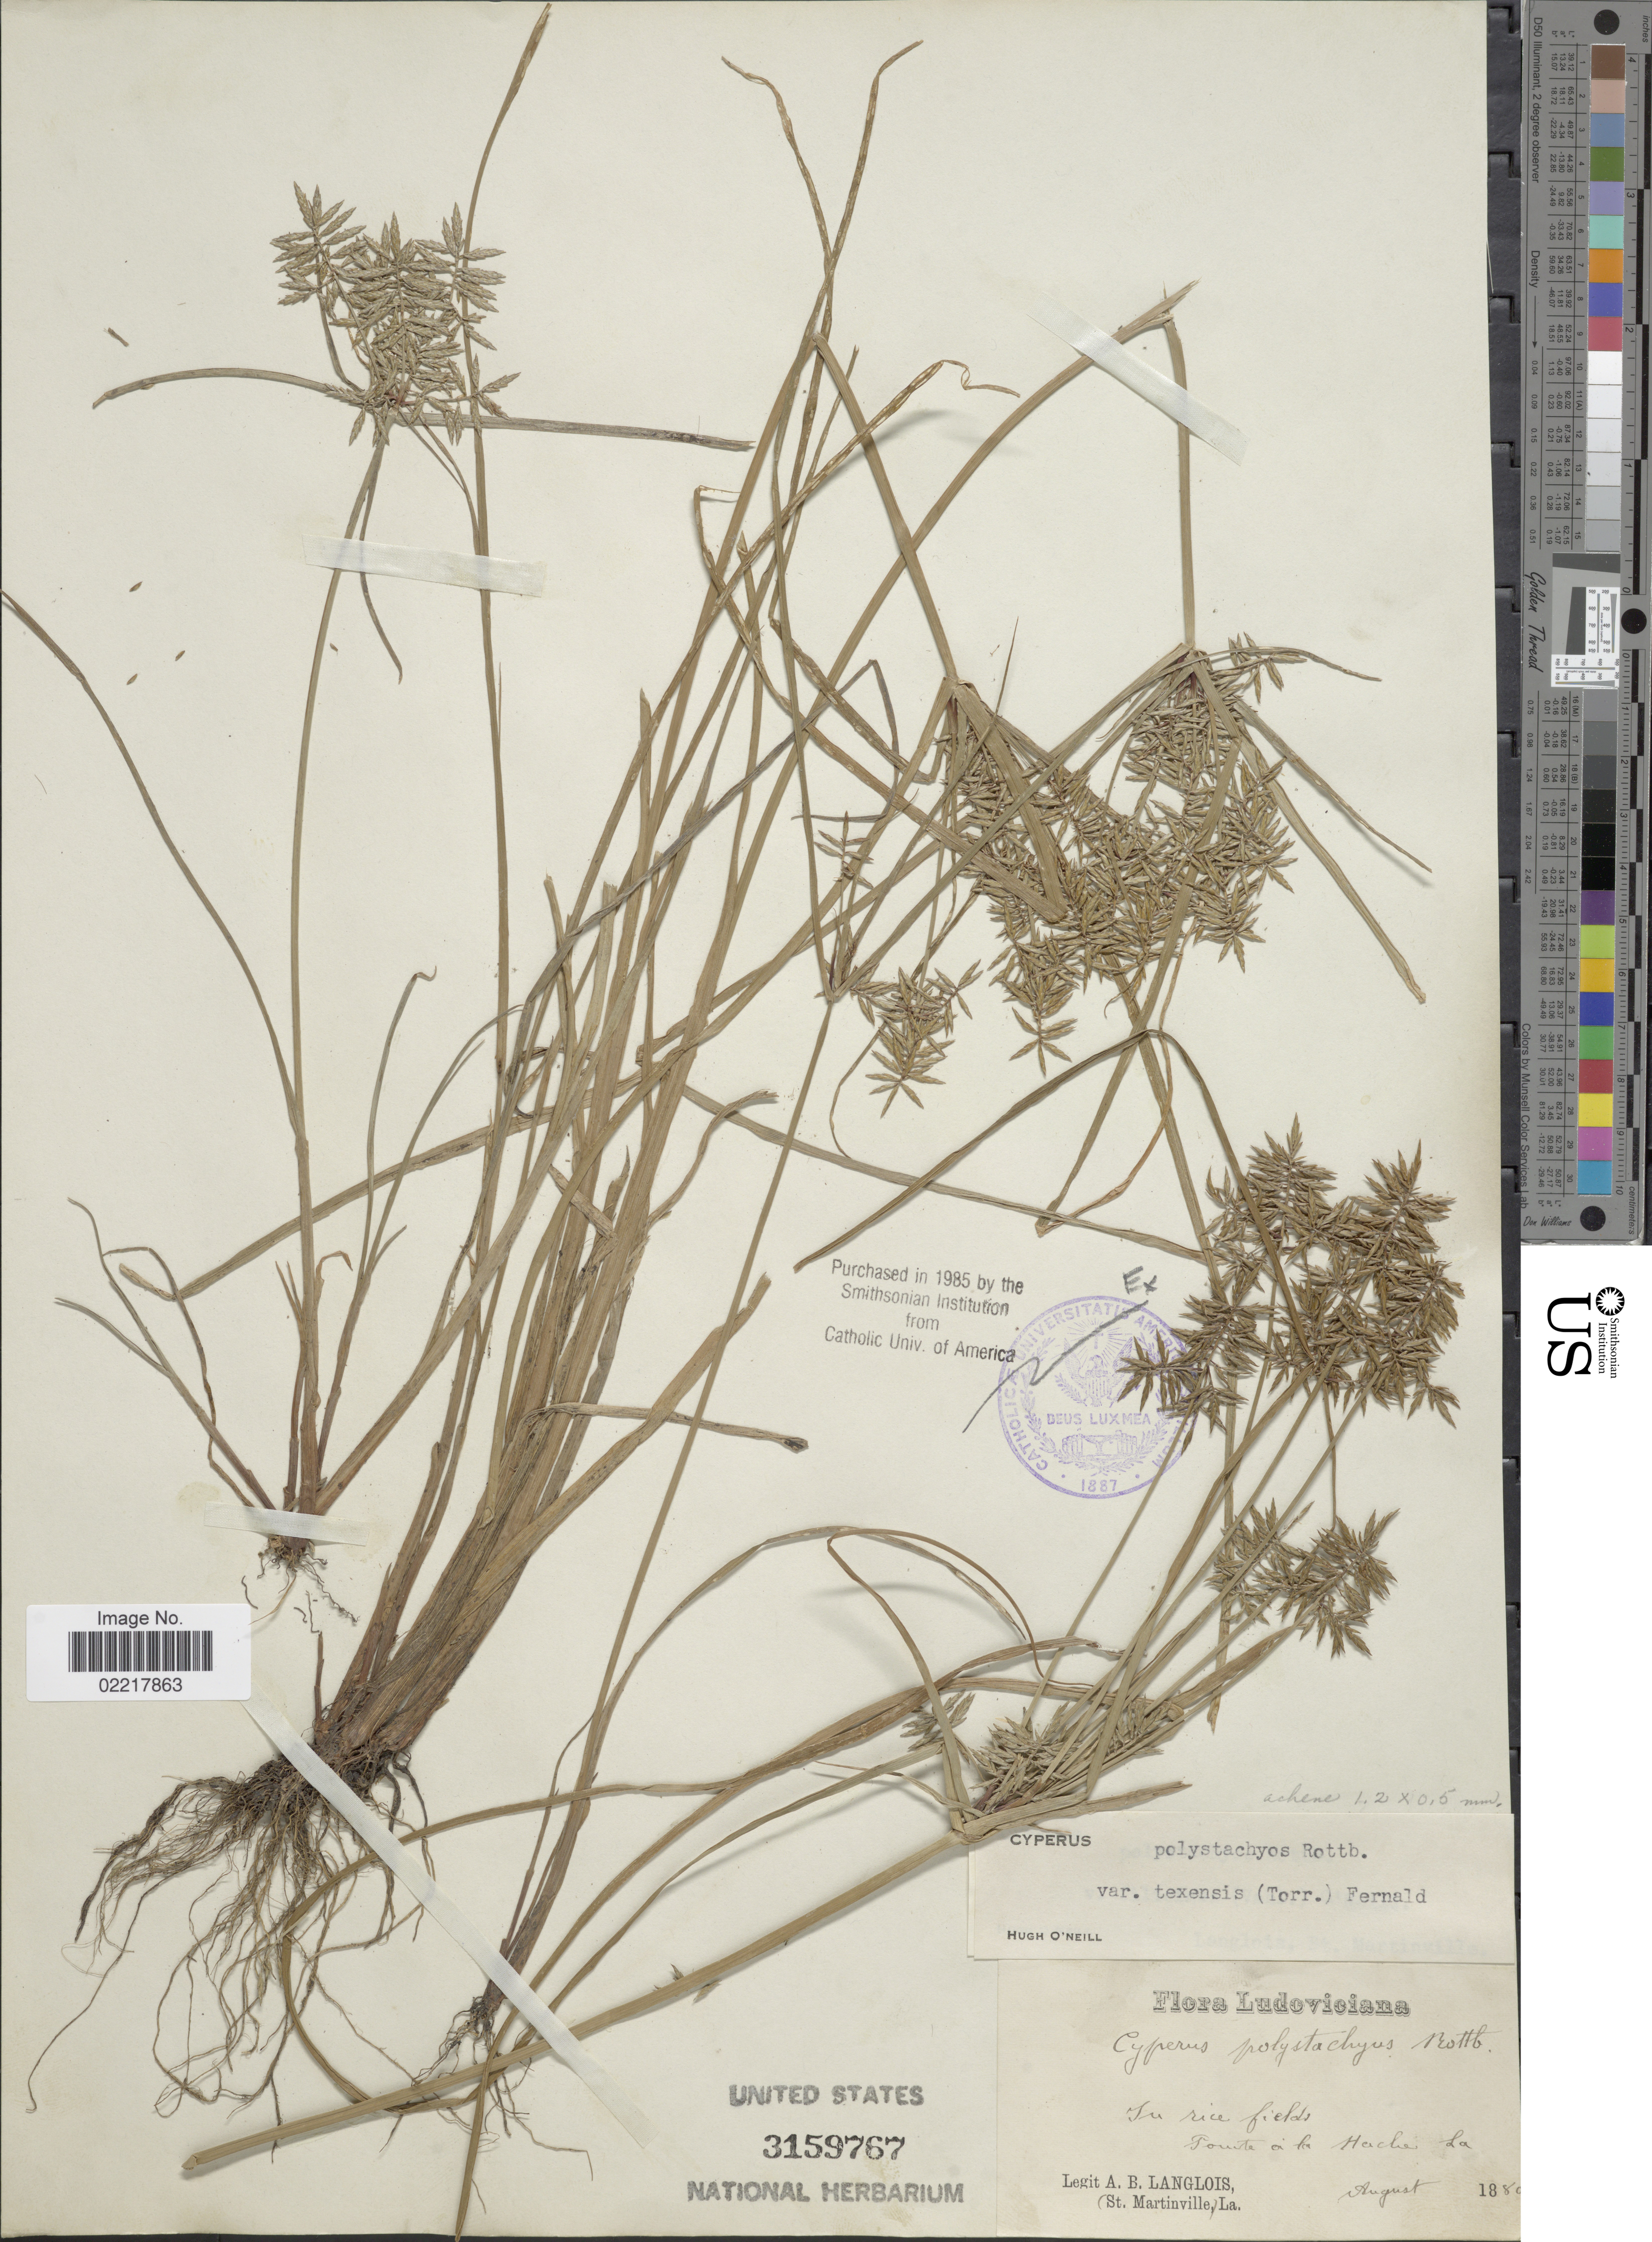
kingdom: Plantae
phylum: Tracheophyta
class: Liliopsida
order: Poales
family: Cyperaceae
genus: Cyperus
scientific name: Cyperus polystachyos var. texensis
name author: (Torr.) Fernald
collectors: A. Langlois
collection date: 1880-08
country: United States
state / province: Louisiana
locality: In rice fields, Pointe a la Hache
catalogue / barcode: US 3159767